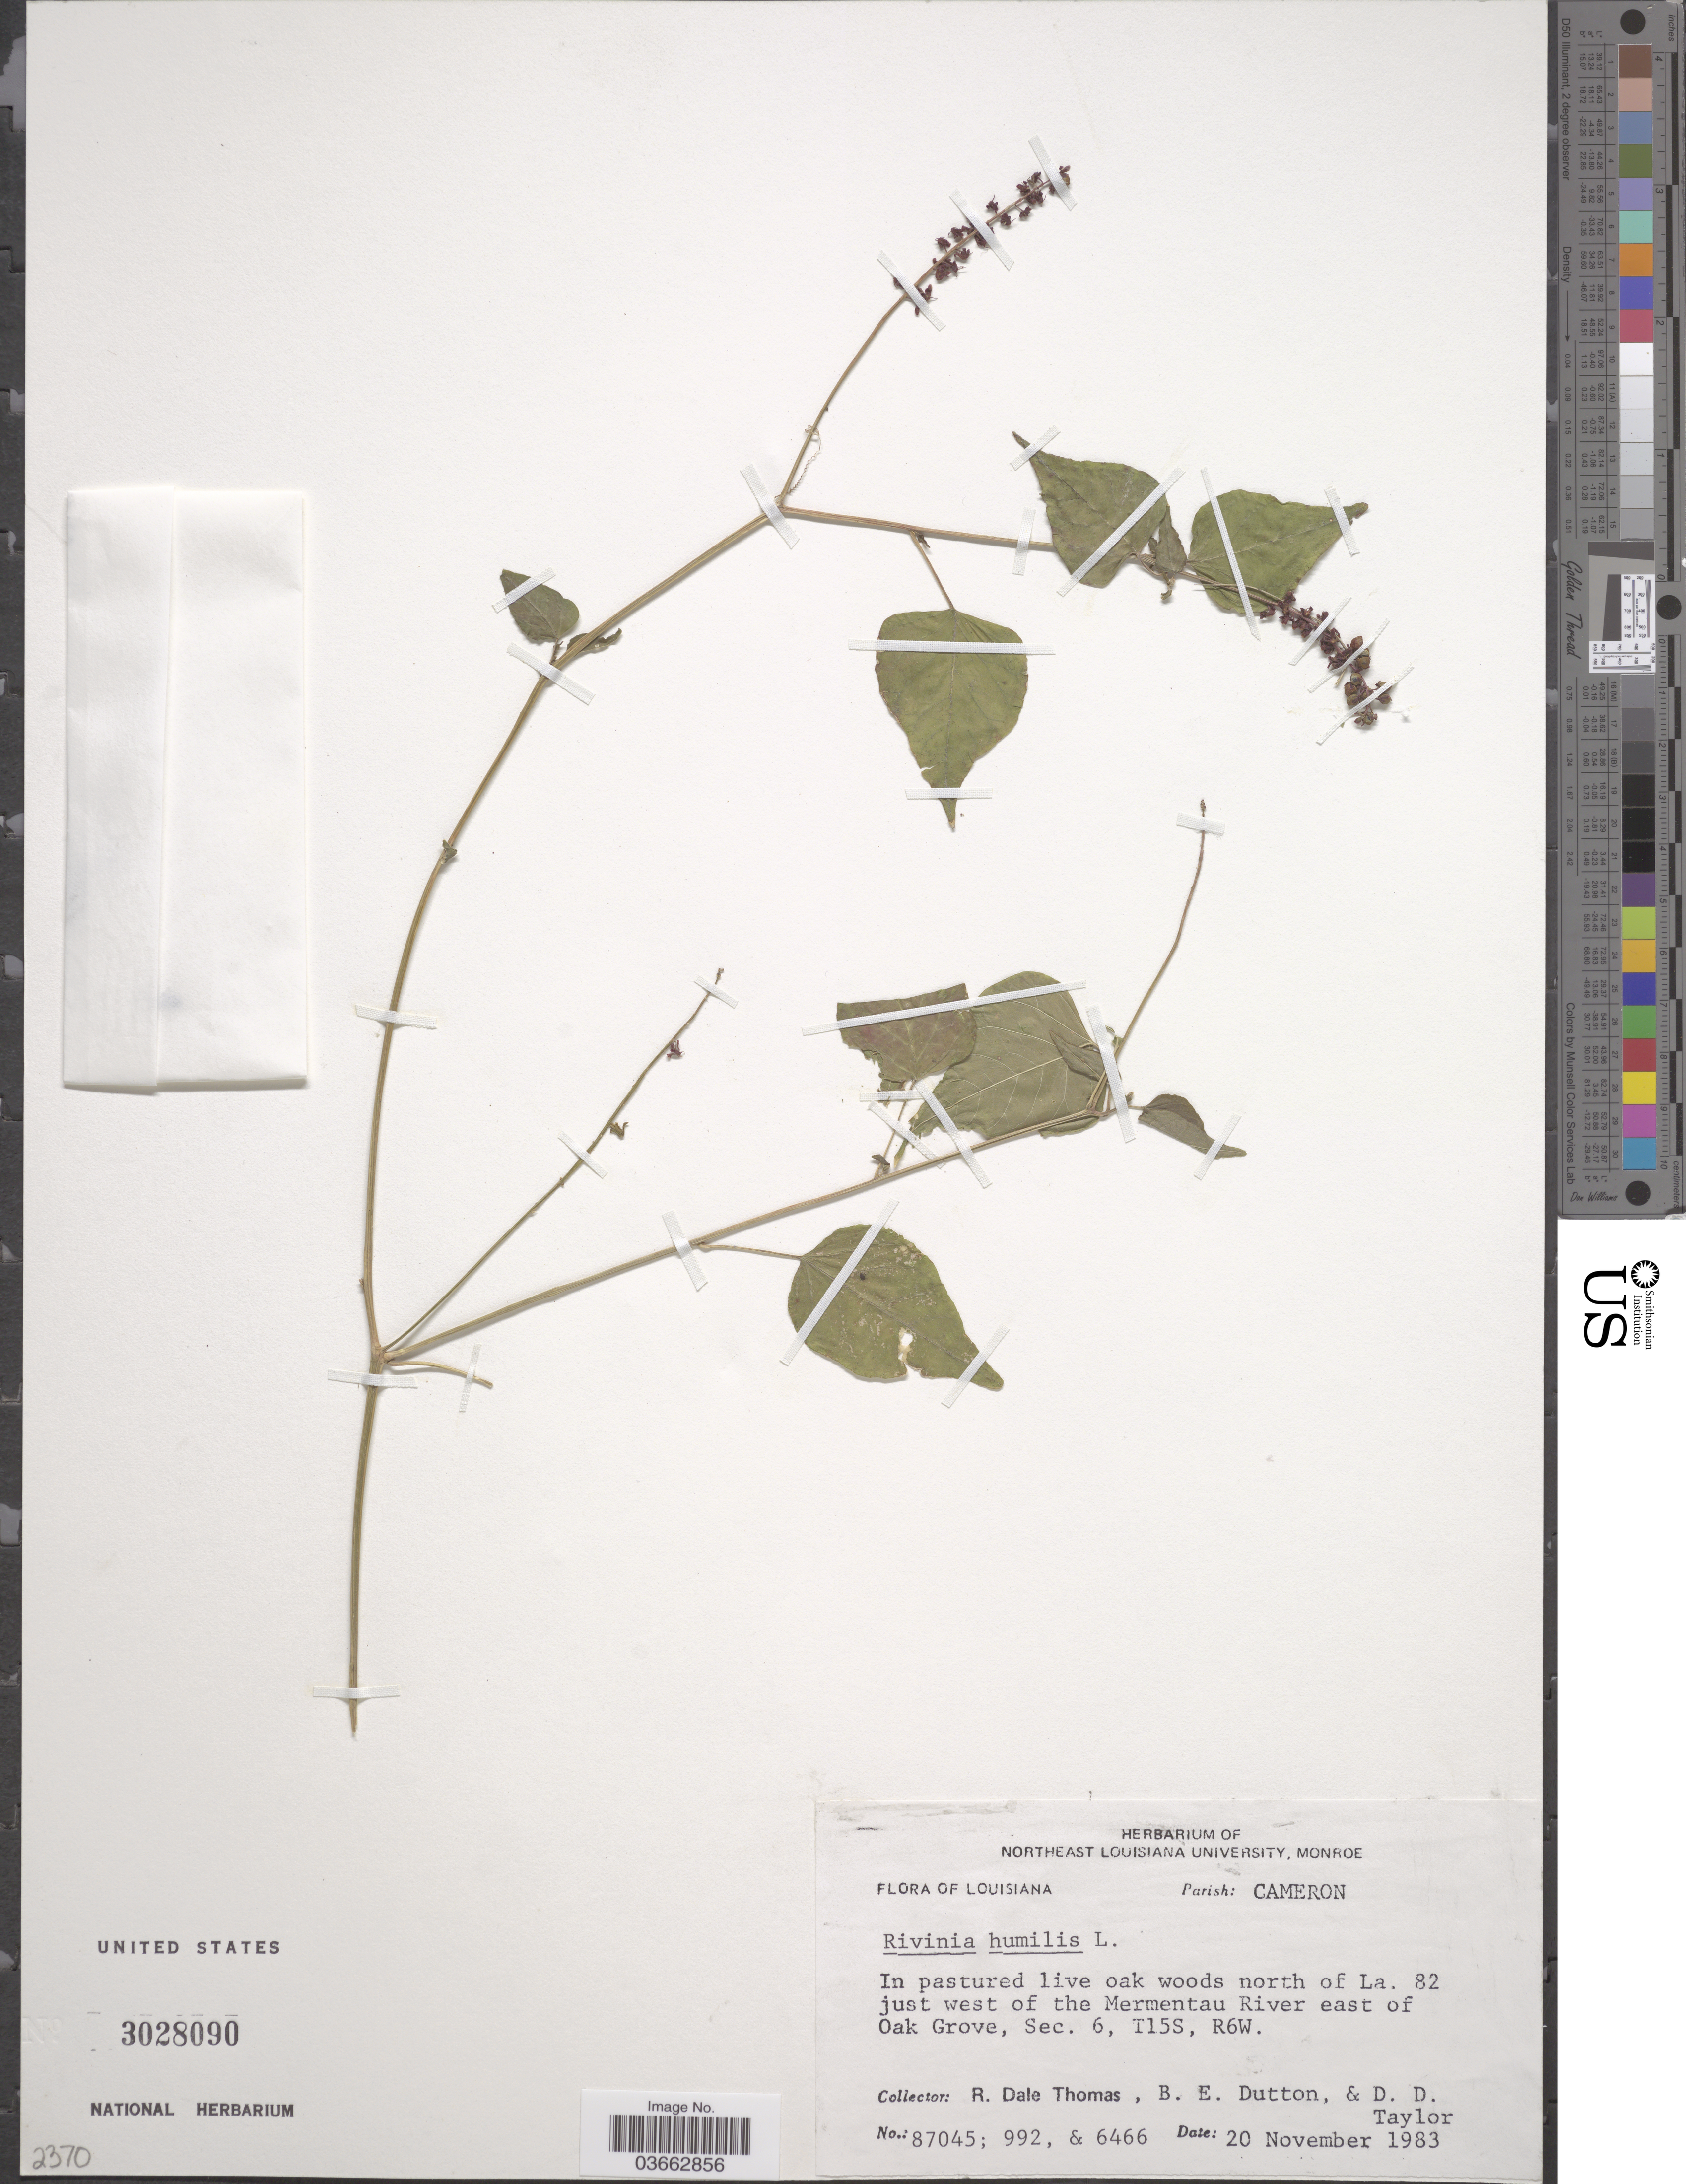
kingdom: Plantae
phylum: Tracheophyta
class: Magnoliopsida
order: Caryophyllales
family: Phytolaccaceae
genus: Rivina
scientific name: Rivina humilis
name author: L.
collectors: R. Thomas, B. Dutton & D. Taylor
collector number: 87045/992/6466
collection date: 1983-11-20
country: United States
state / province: Louisiana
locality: Parish: Cameron. Woods north of La. 82 just west of the Mermentau River east of Oak Grove, Sec. 6, T15S, R6W.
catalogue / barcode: US 3028090